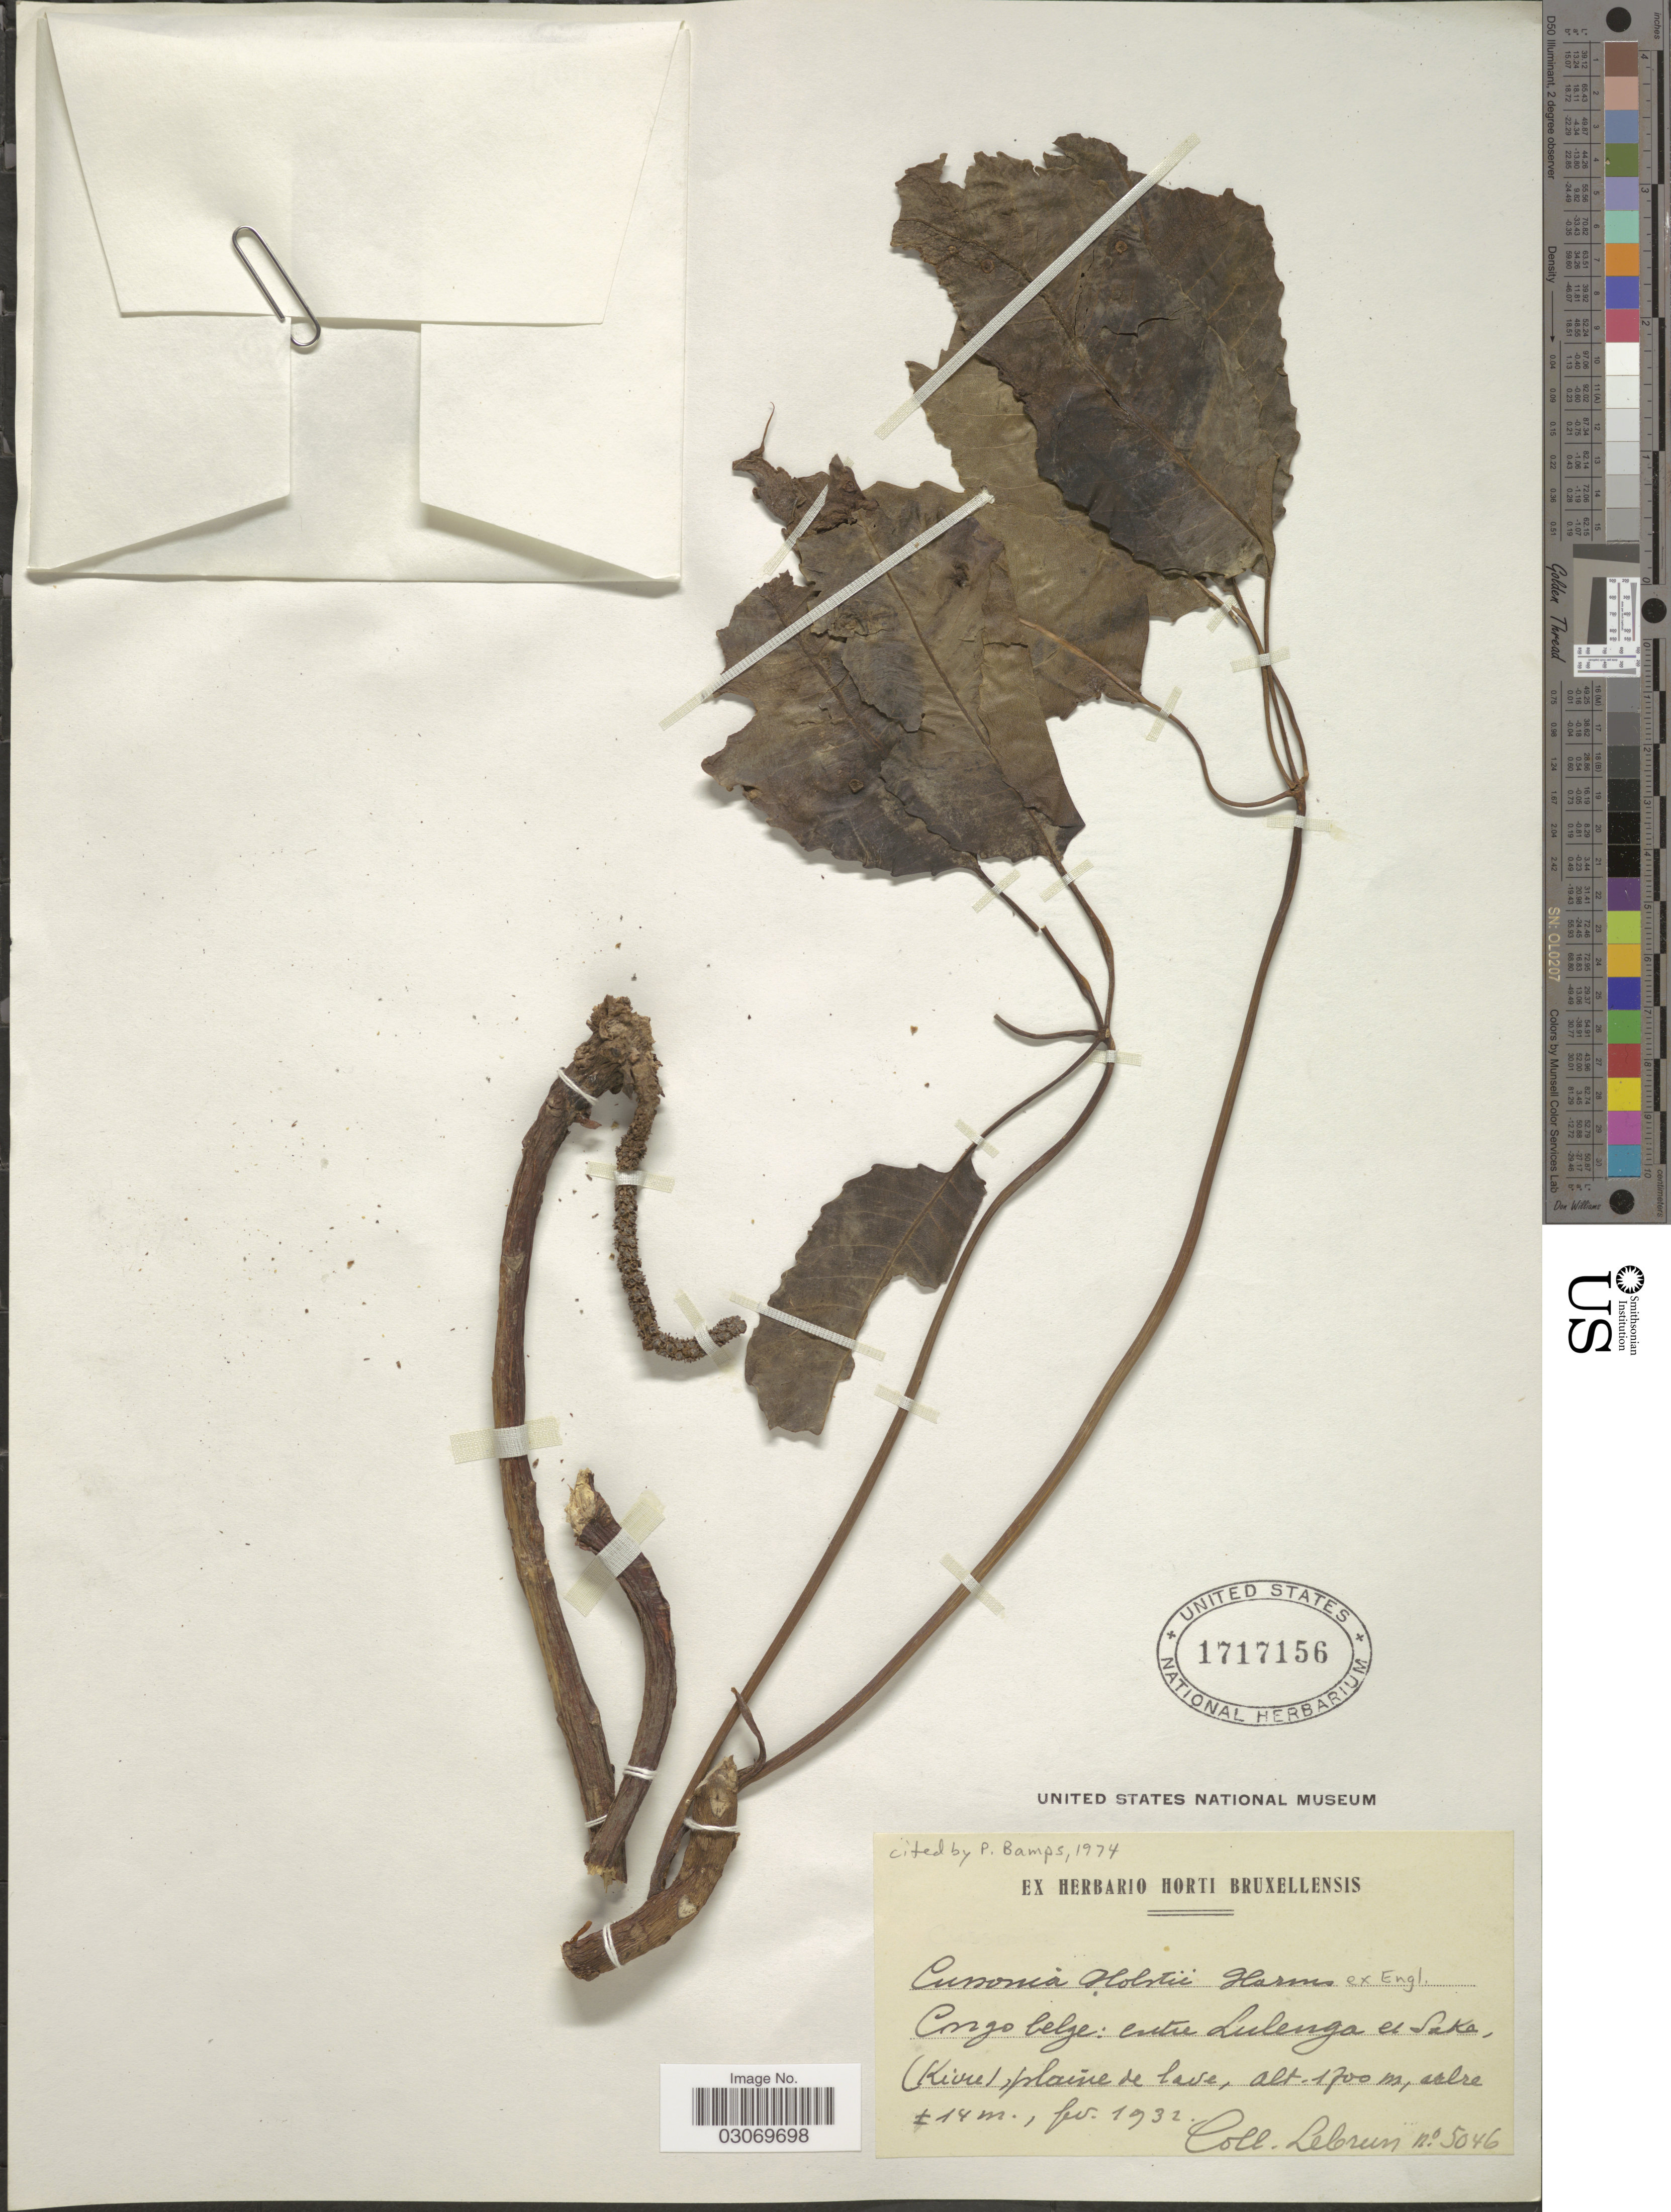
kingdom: Plantae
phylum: Tracheophyta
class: Magnoliopsida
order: Apiales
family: Araliaceae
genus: Cussonia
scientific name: Cussonia holstii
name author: Harms ex Engl.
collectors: J.A. Lebrun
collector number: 5046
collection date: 1932-02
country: Congo, Democratic Republic of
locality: Congo Belge: entre Lulenga et Saka, (Kivu), plaine de lave.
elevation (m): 1700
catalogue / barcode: US 1717156